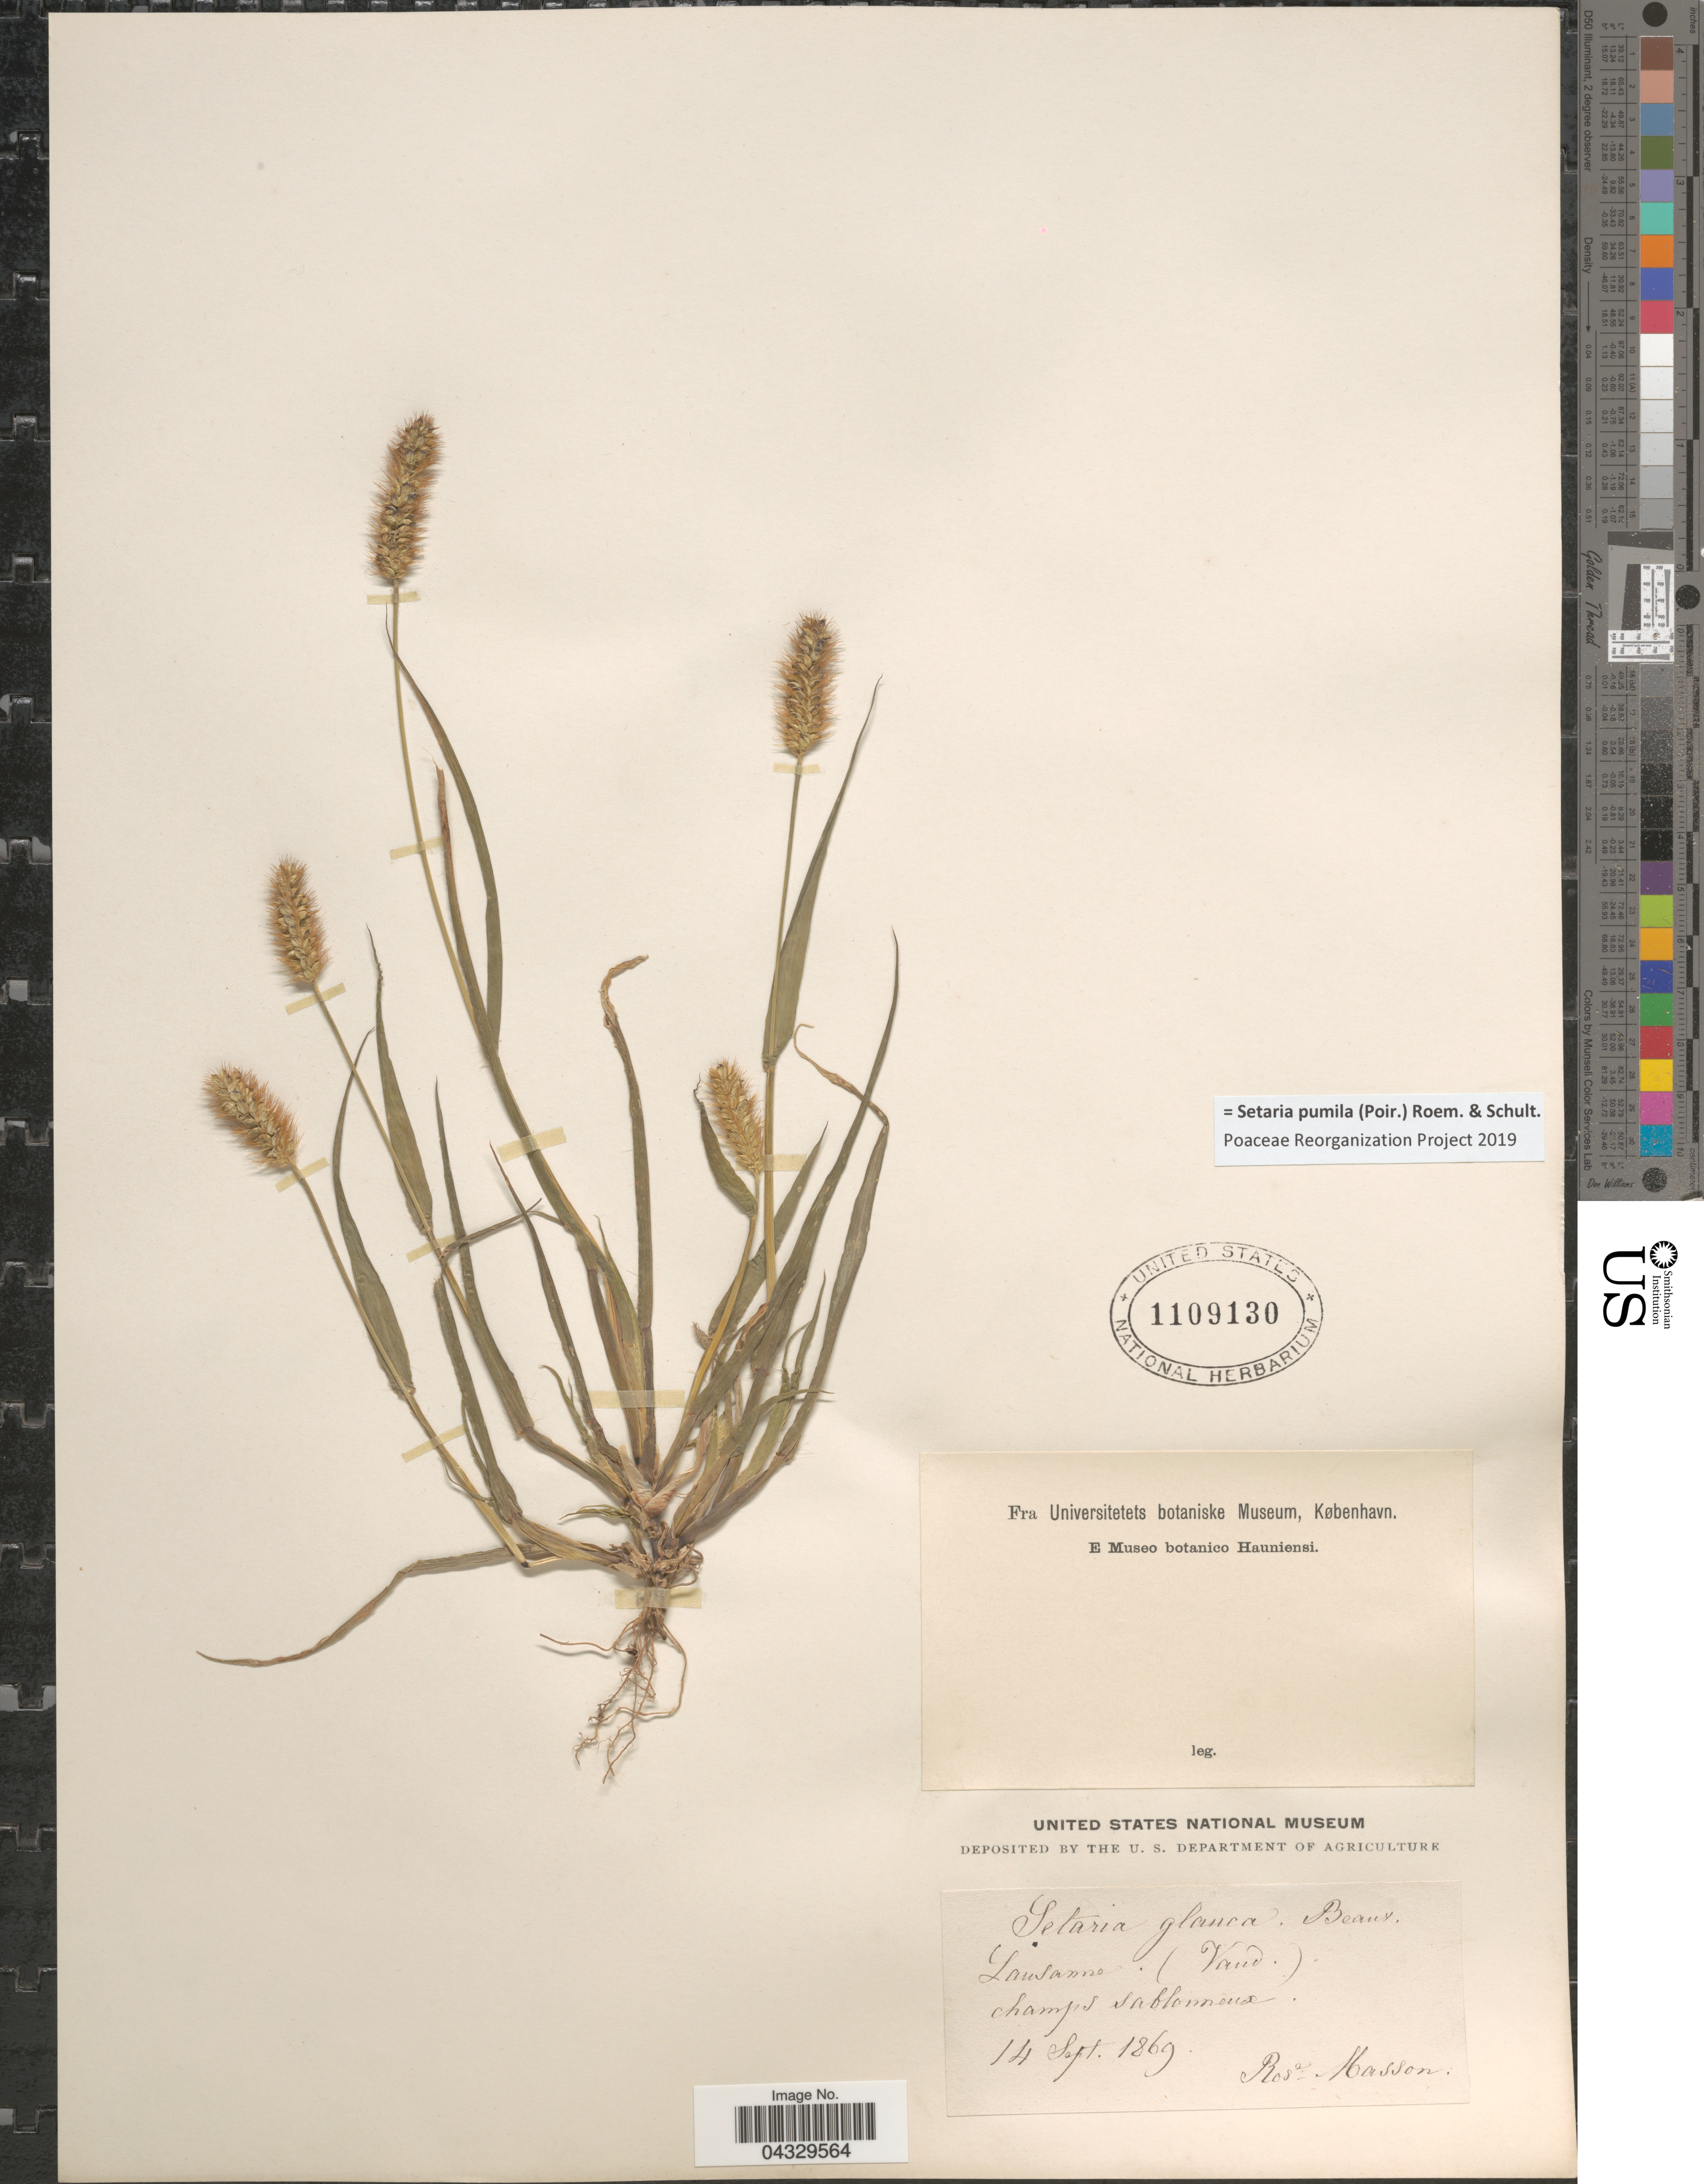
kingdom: Plantae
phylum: Tracheophyta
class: Liliopsida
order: Poales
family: Poaceae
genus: Setaria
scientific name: Setaria pumila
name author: (Poir.) Roem. & Schult.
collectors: R. Masson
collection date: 1869-09-14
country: Switzerland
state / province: Vaud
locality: Lausanne (Vaud). Champs sablonneux.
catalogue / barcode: US 1109130